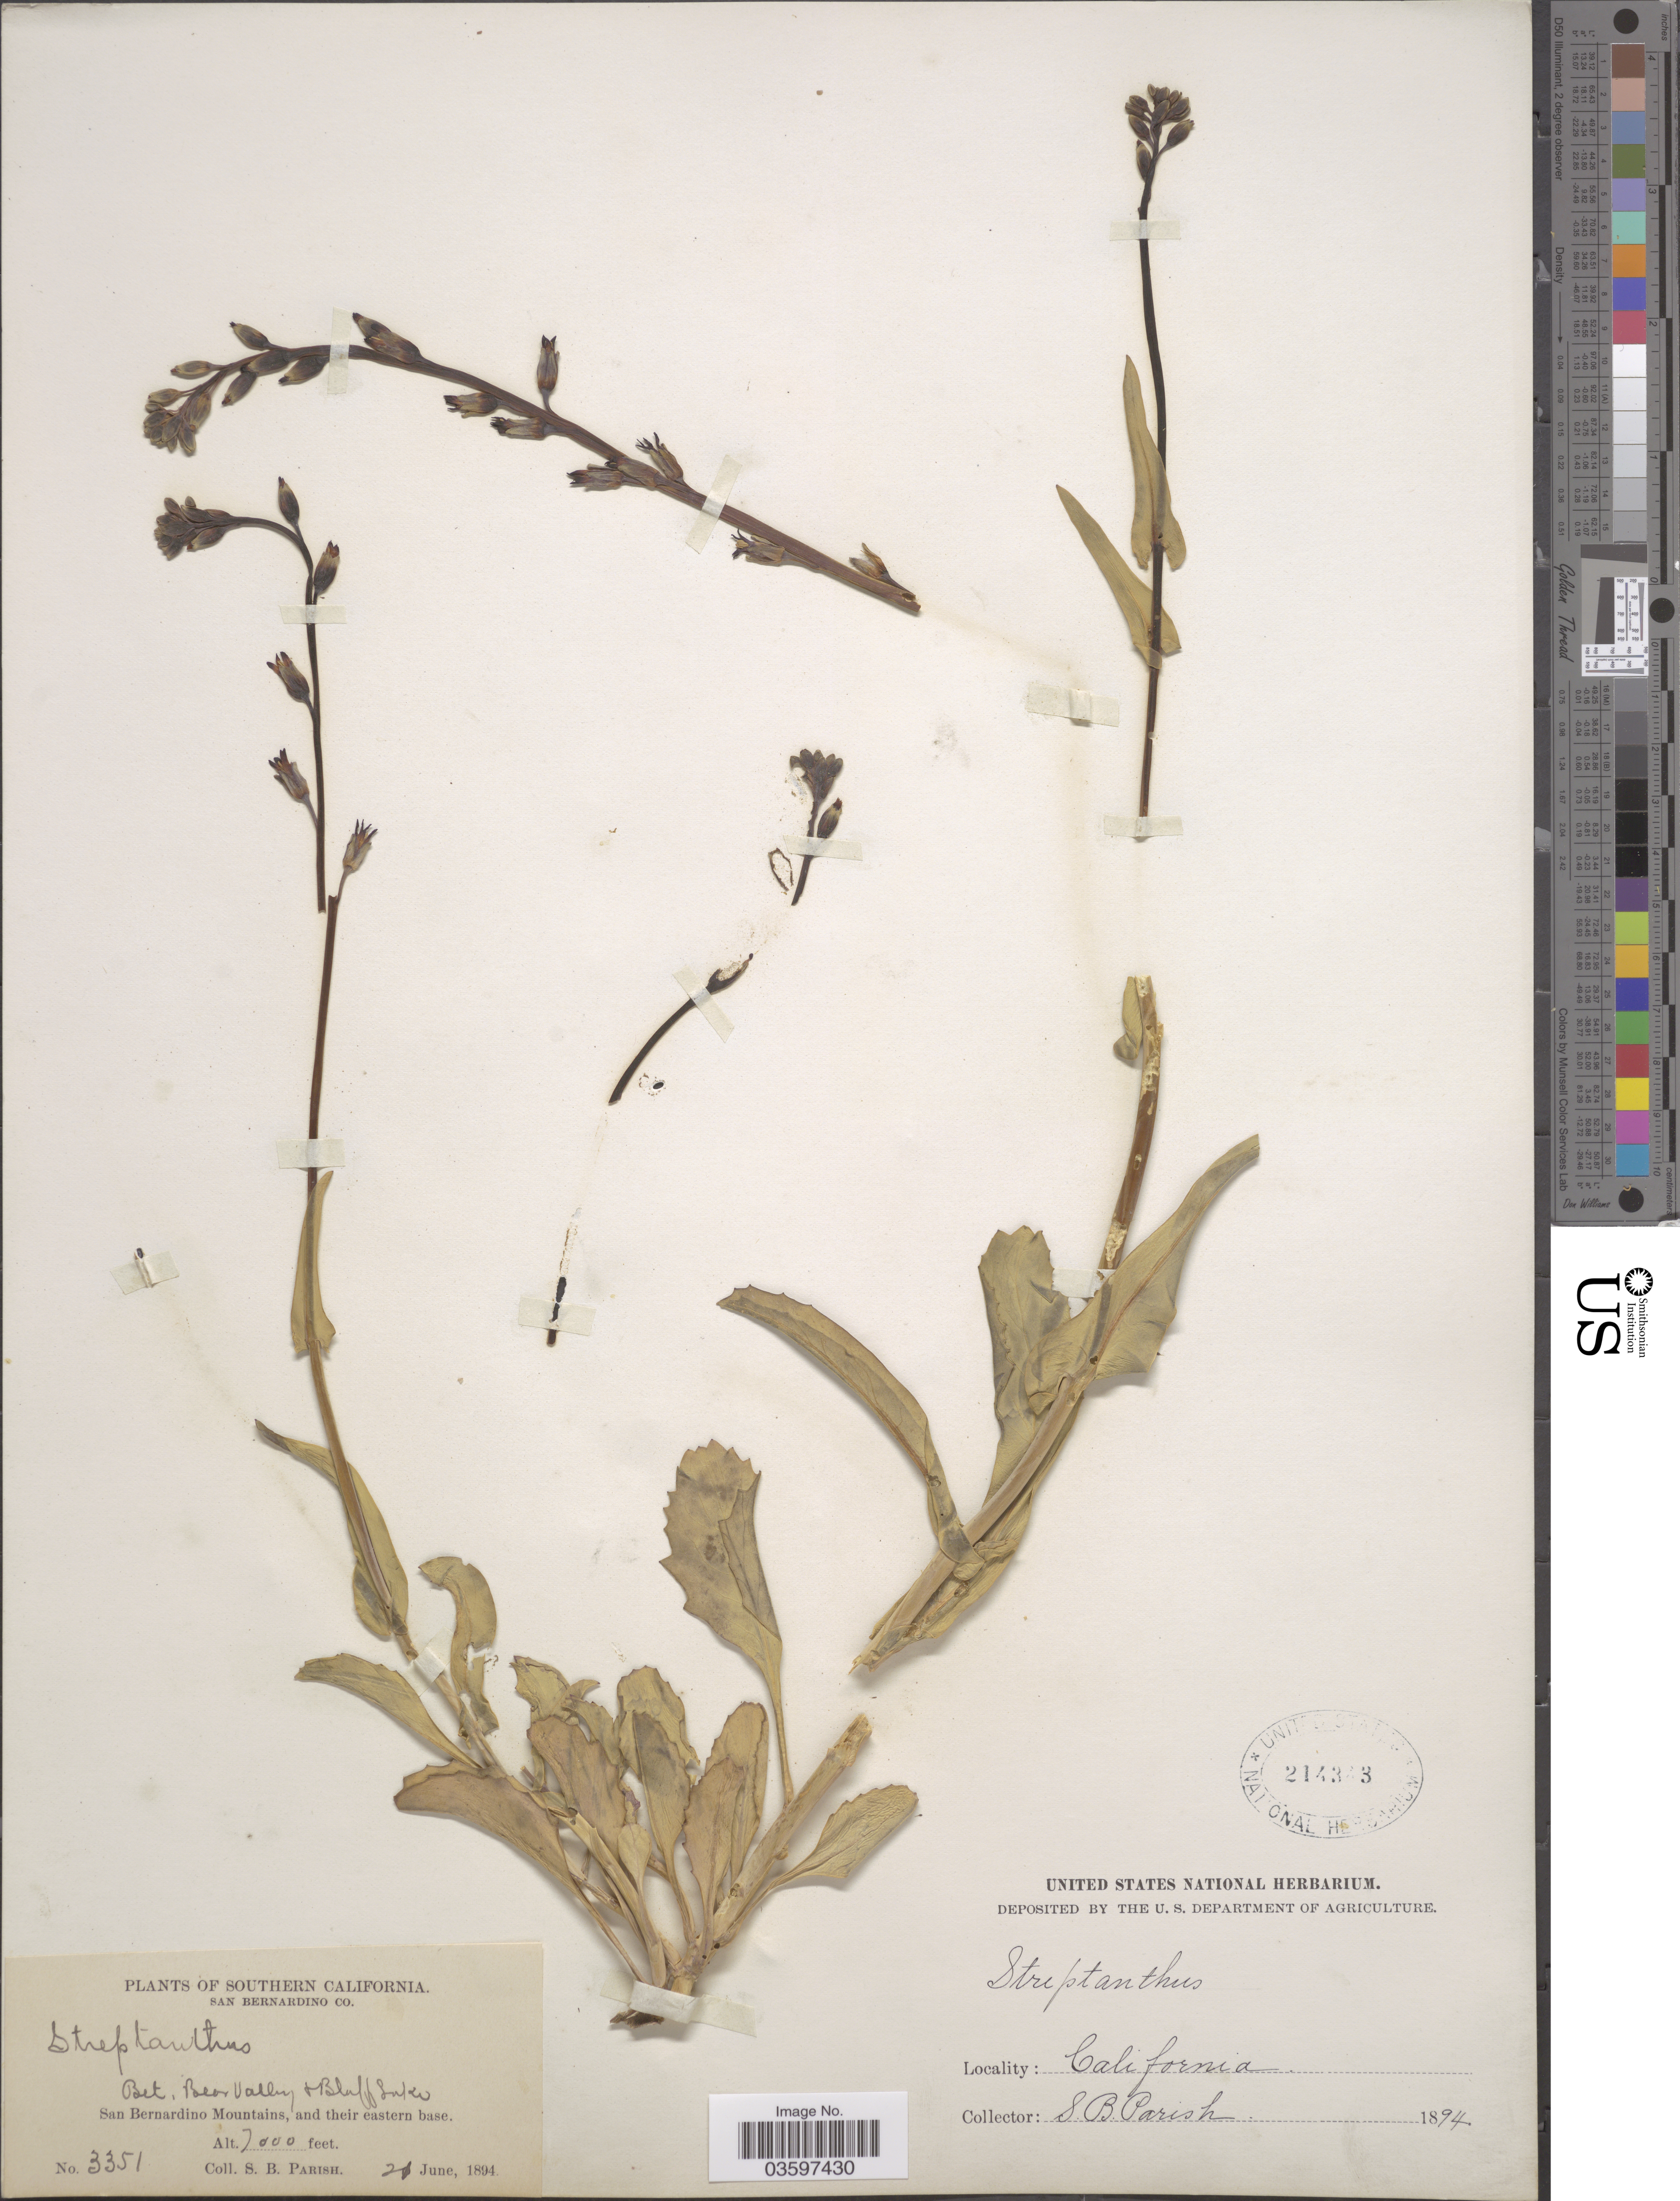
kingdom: Plantae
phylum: Tracheophyta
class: Magnoliopsida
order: Brassicales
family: Brassicaceae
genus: Streptanthus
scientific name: Streptanthus campestris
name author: S. Watson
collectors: S. B. Parish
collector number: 3351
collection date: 1894-06-21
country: United States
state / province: California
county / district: San Bernardino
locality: Southern California. San Bernardino Co. Bet. Bear Valley & Bluff Lake. San Bernardino Mountains, and their eastern base.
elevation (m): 2134